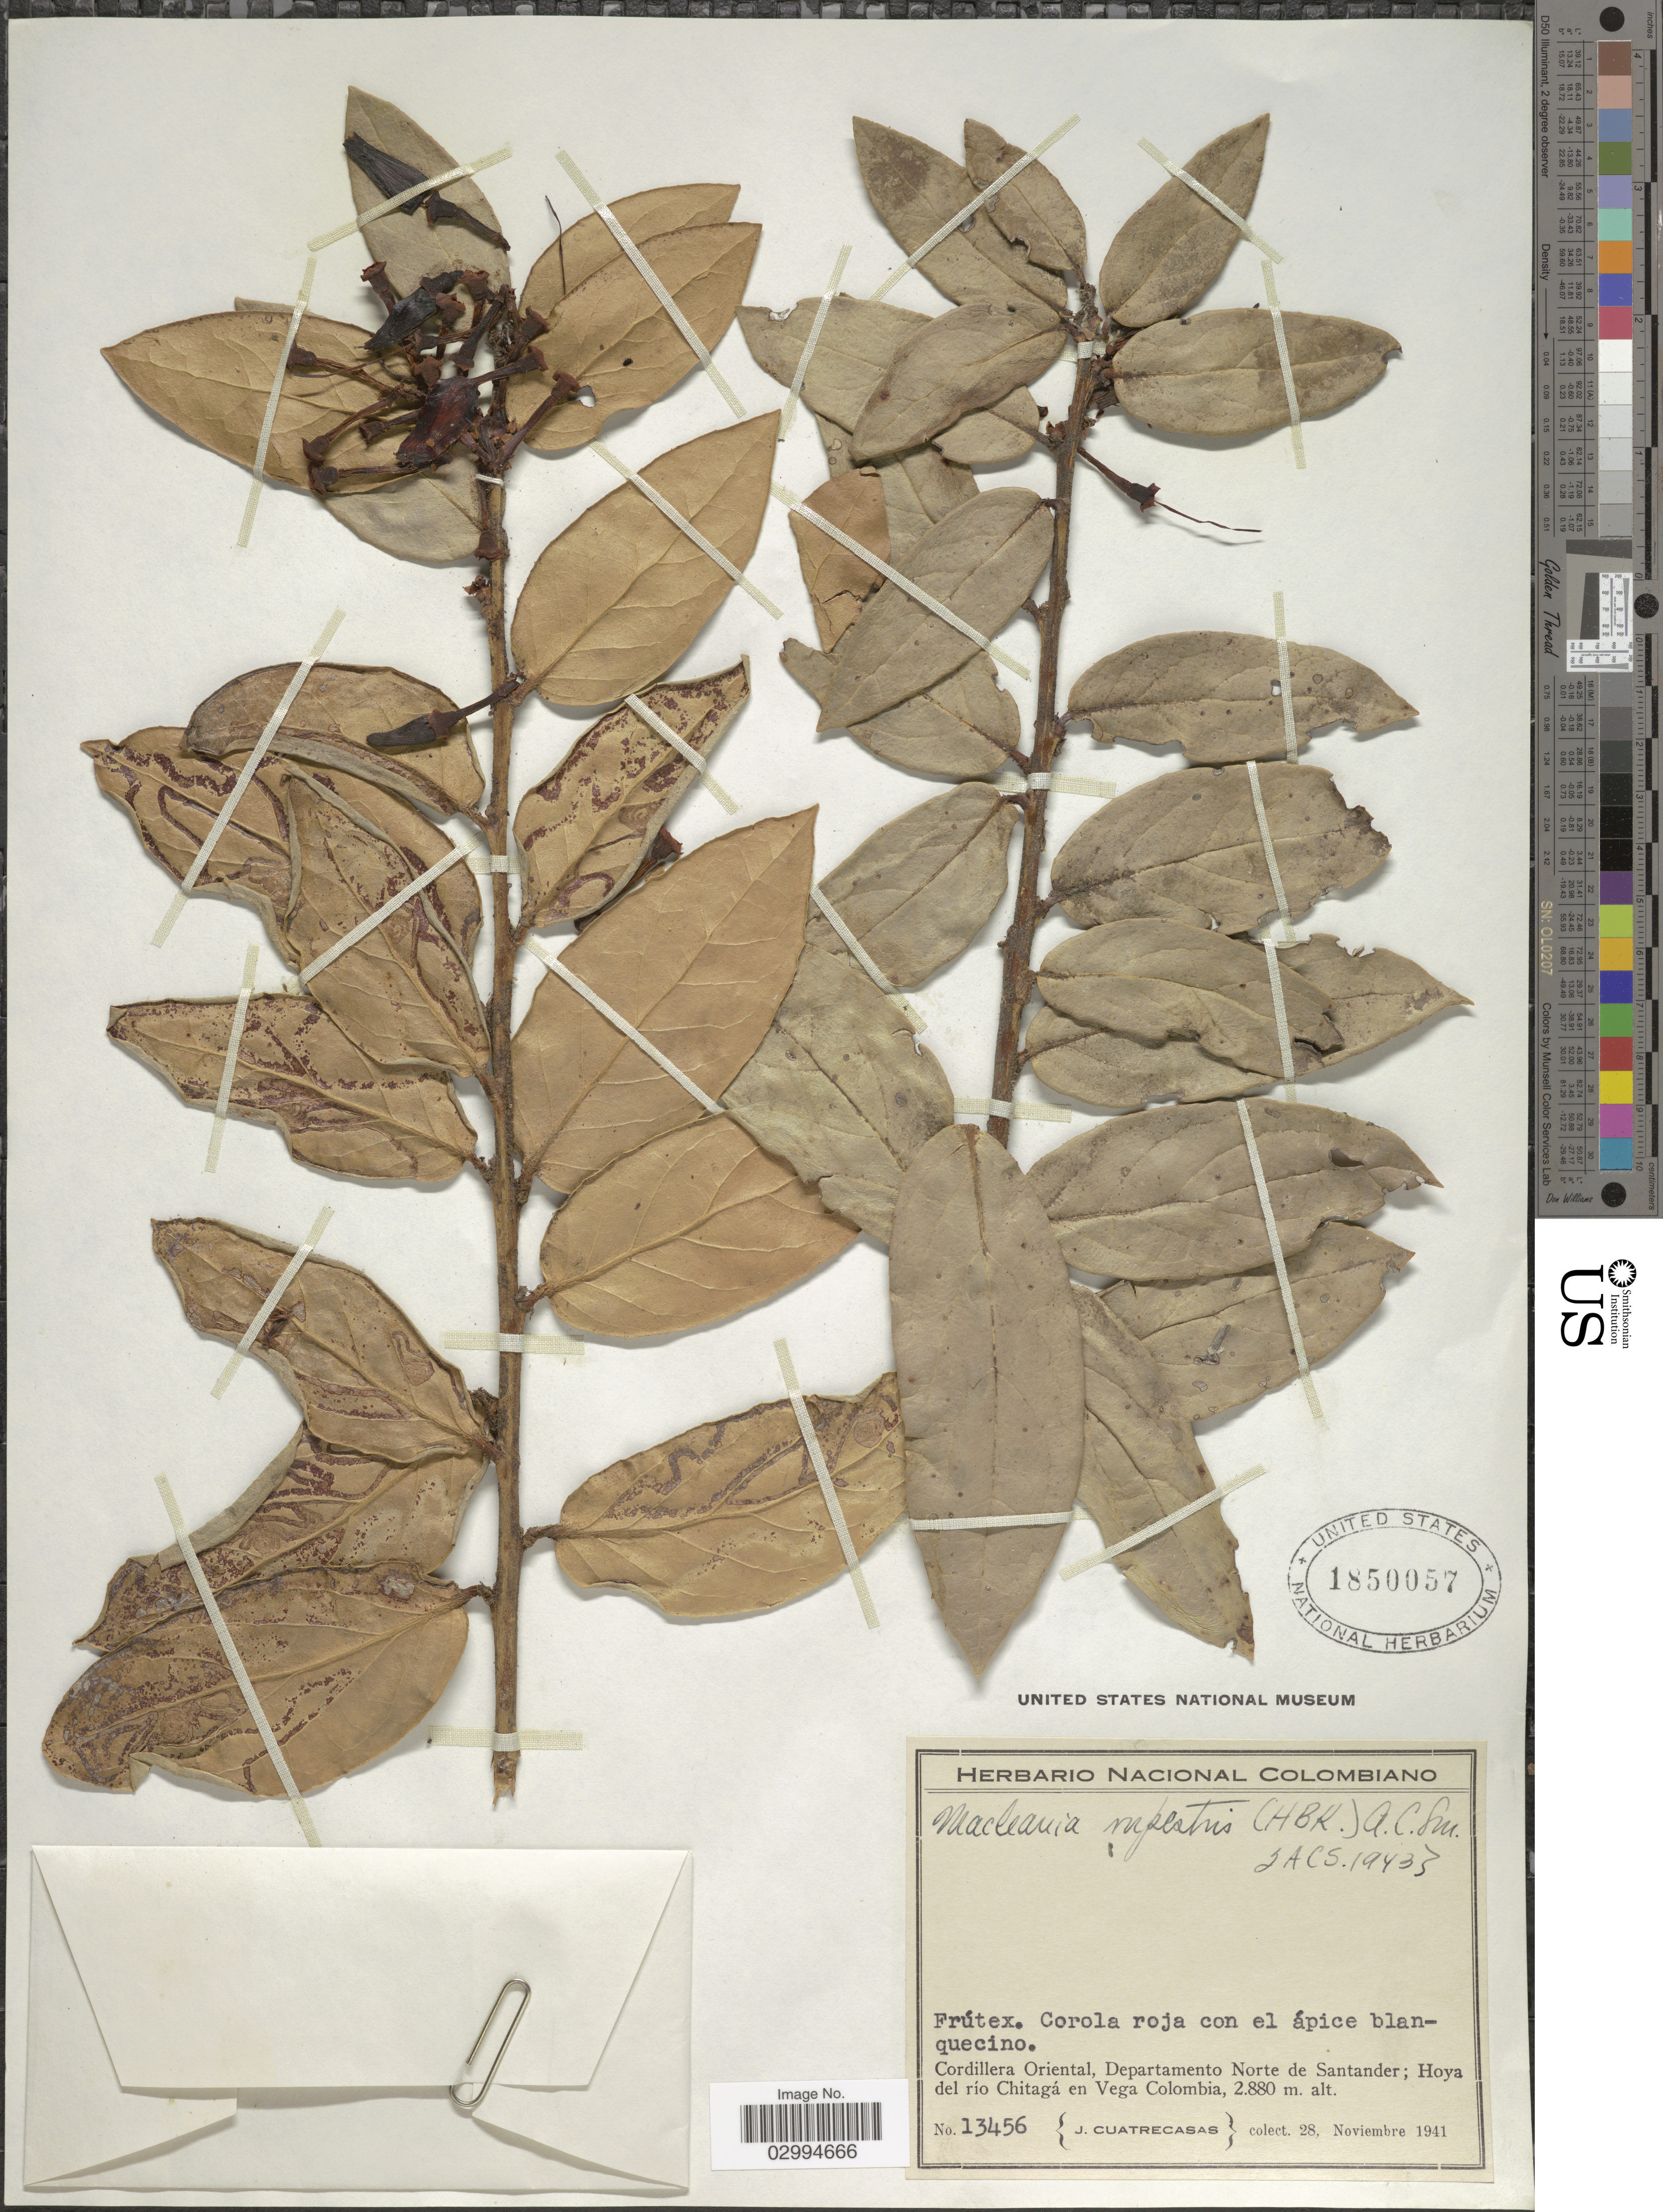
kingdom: Plantae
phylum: Tracheophyta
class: Magnoliopsida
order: Ericales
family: Ericaceae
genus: Macleania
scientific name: Macleania rupestris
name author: (Kunth) A.C. Sm.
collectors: J. Cuatrecasas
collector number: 13456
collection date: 1941-11-28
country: Colombia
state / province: Norte de Santander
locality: Cordillera Oriental, Departamento Norte de Santander; Hoya del río Chitagá en Vega Colombia.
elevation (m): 2880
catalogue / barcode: US 1850057